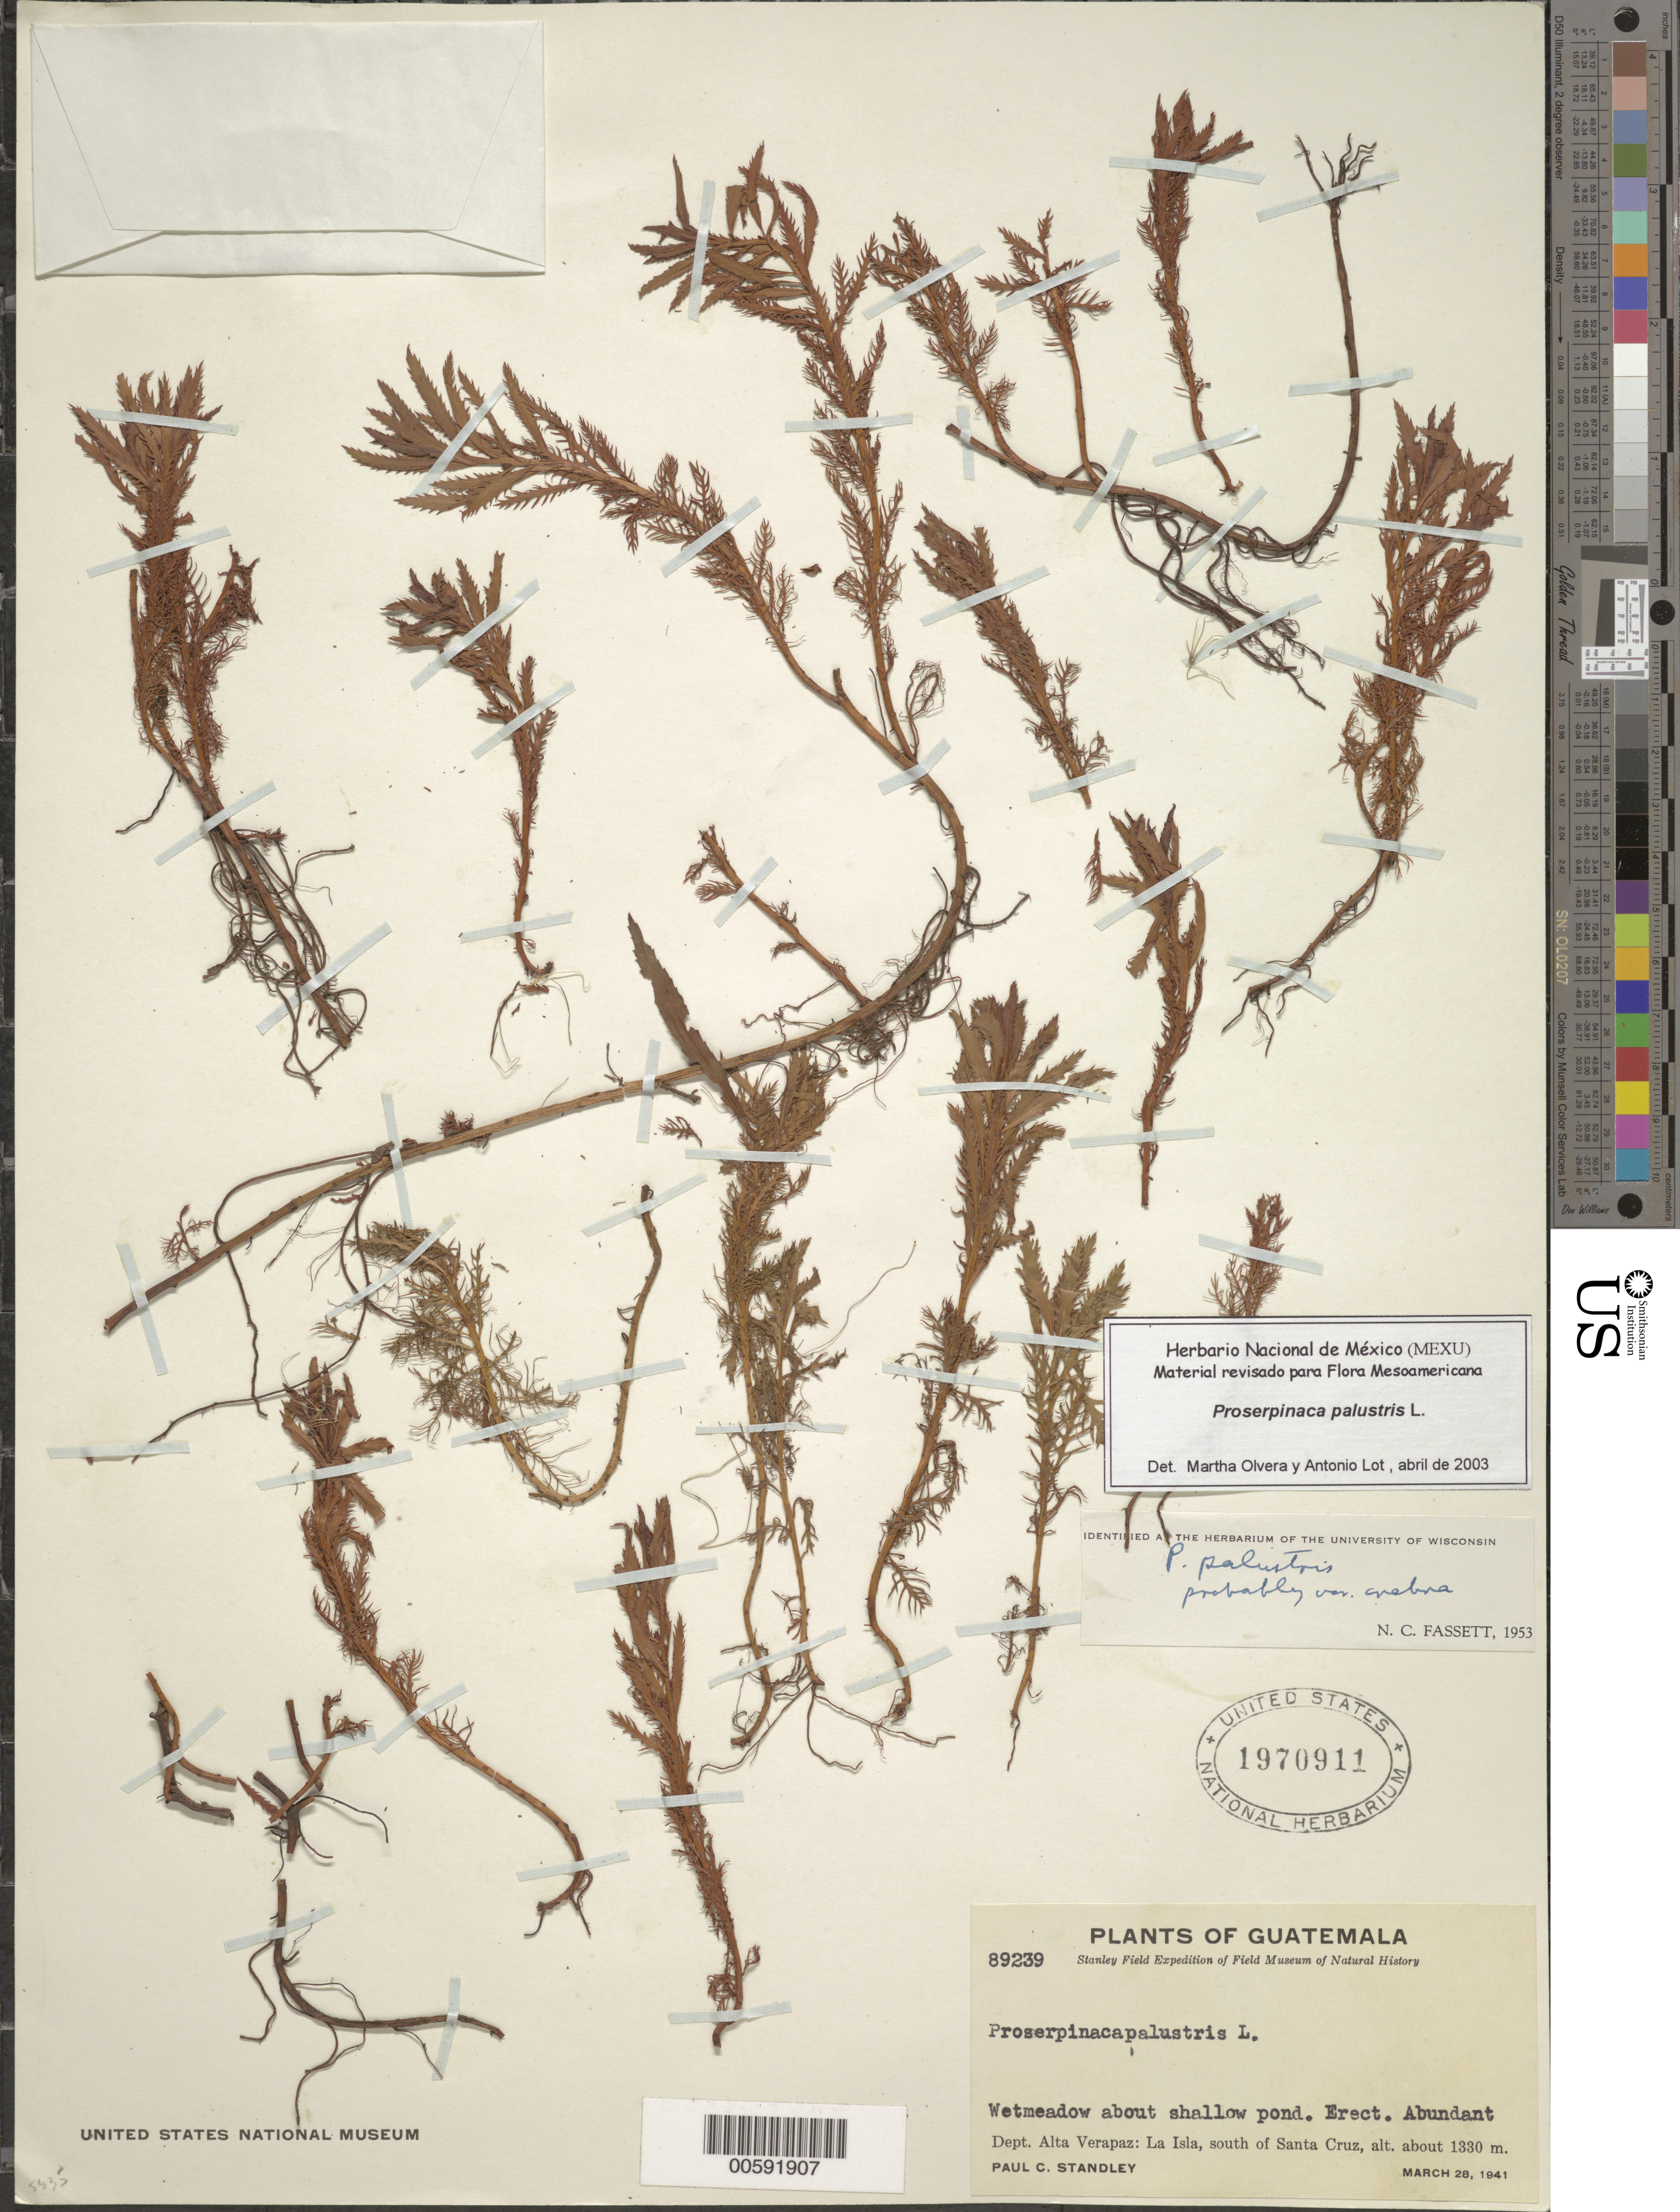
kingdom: Plantae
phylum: Tracheophyta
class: Magnoliopsida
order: Saxifragales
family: Haloragaceae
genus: Proserpinaca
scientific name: Proserpinaca palustris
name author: L.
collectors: P. C. Standley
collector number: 89239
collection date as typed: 28 Mar 1941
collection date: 1941-03-28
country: Guatemala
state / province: Alta Verapaz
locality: La Isla, S of Santa Cruz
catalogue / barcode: US 1970911